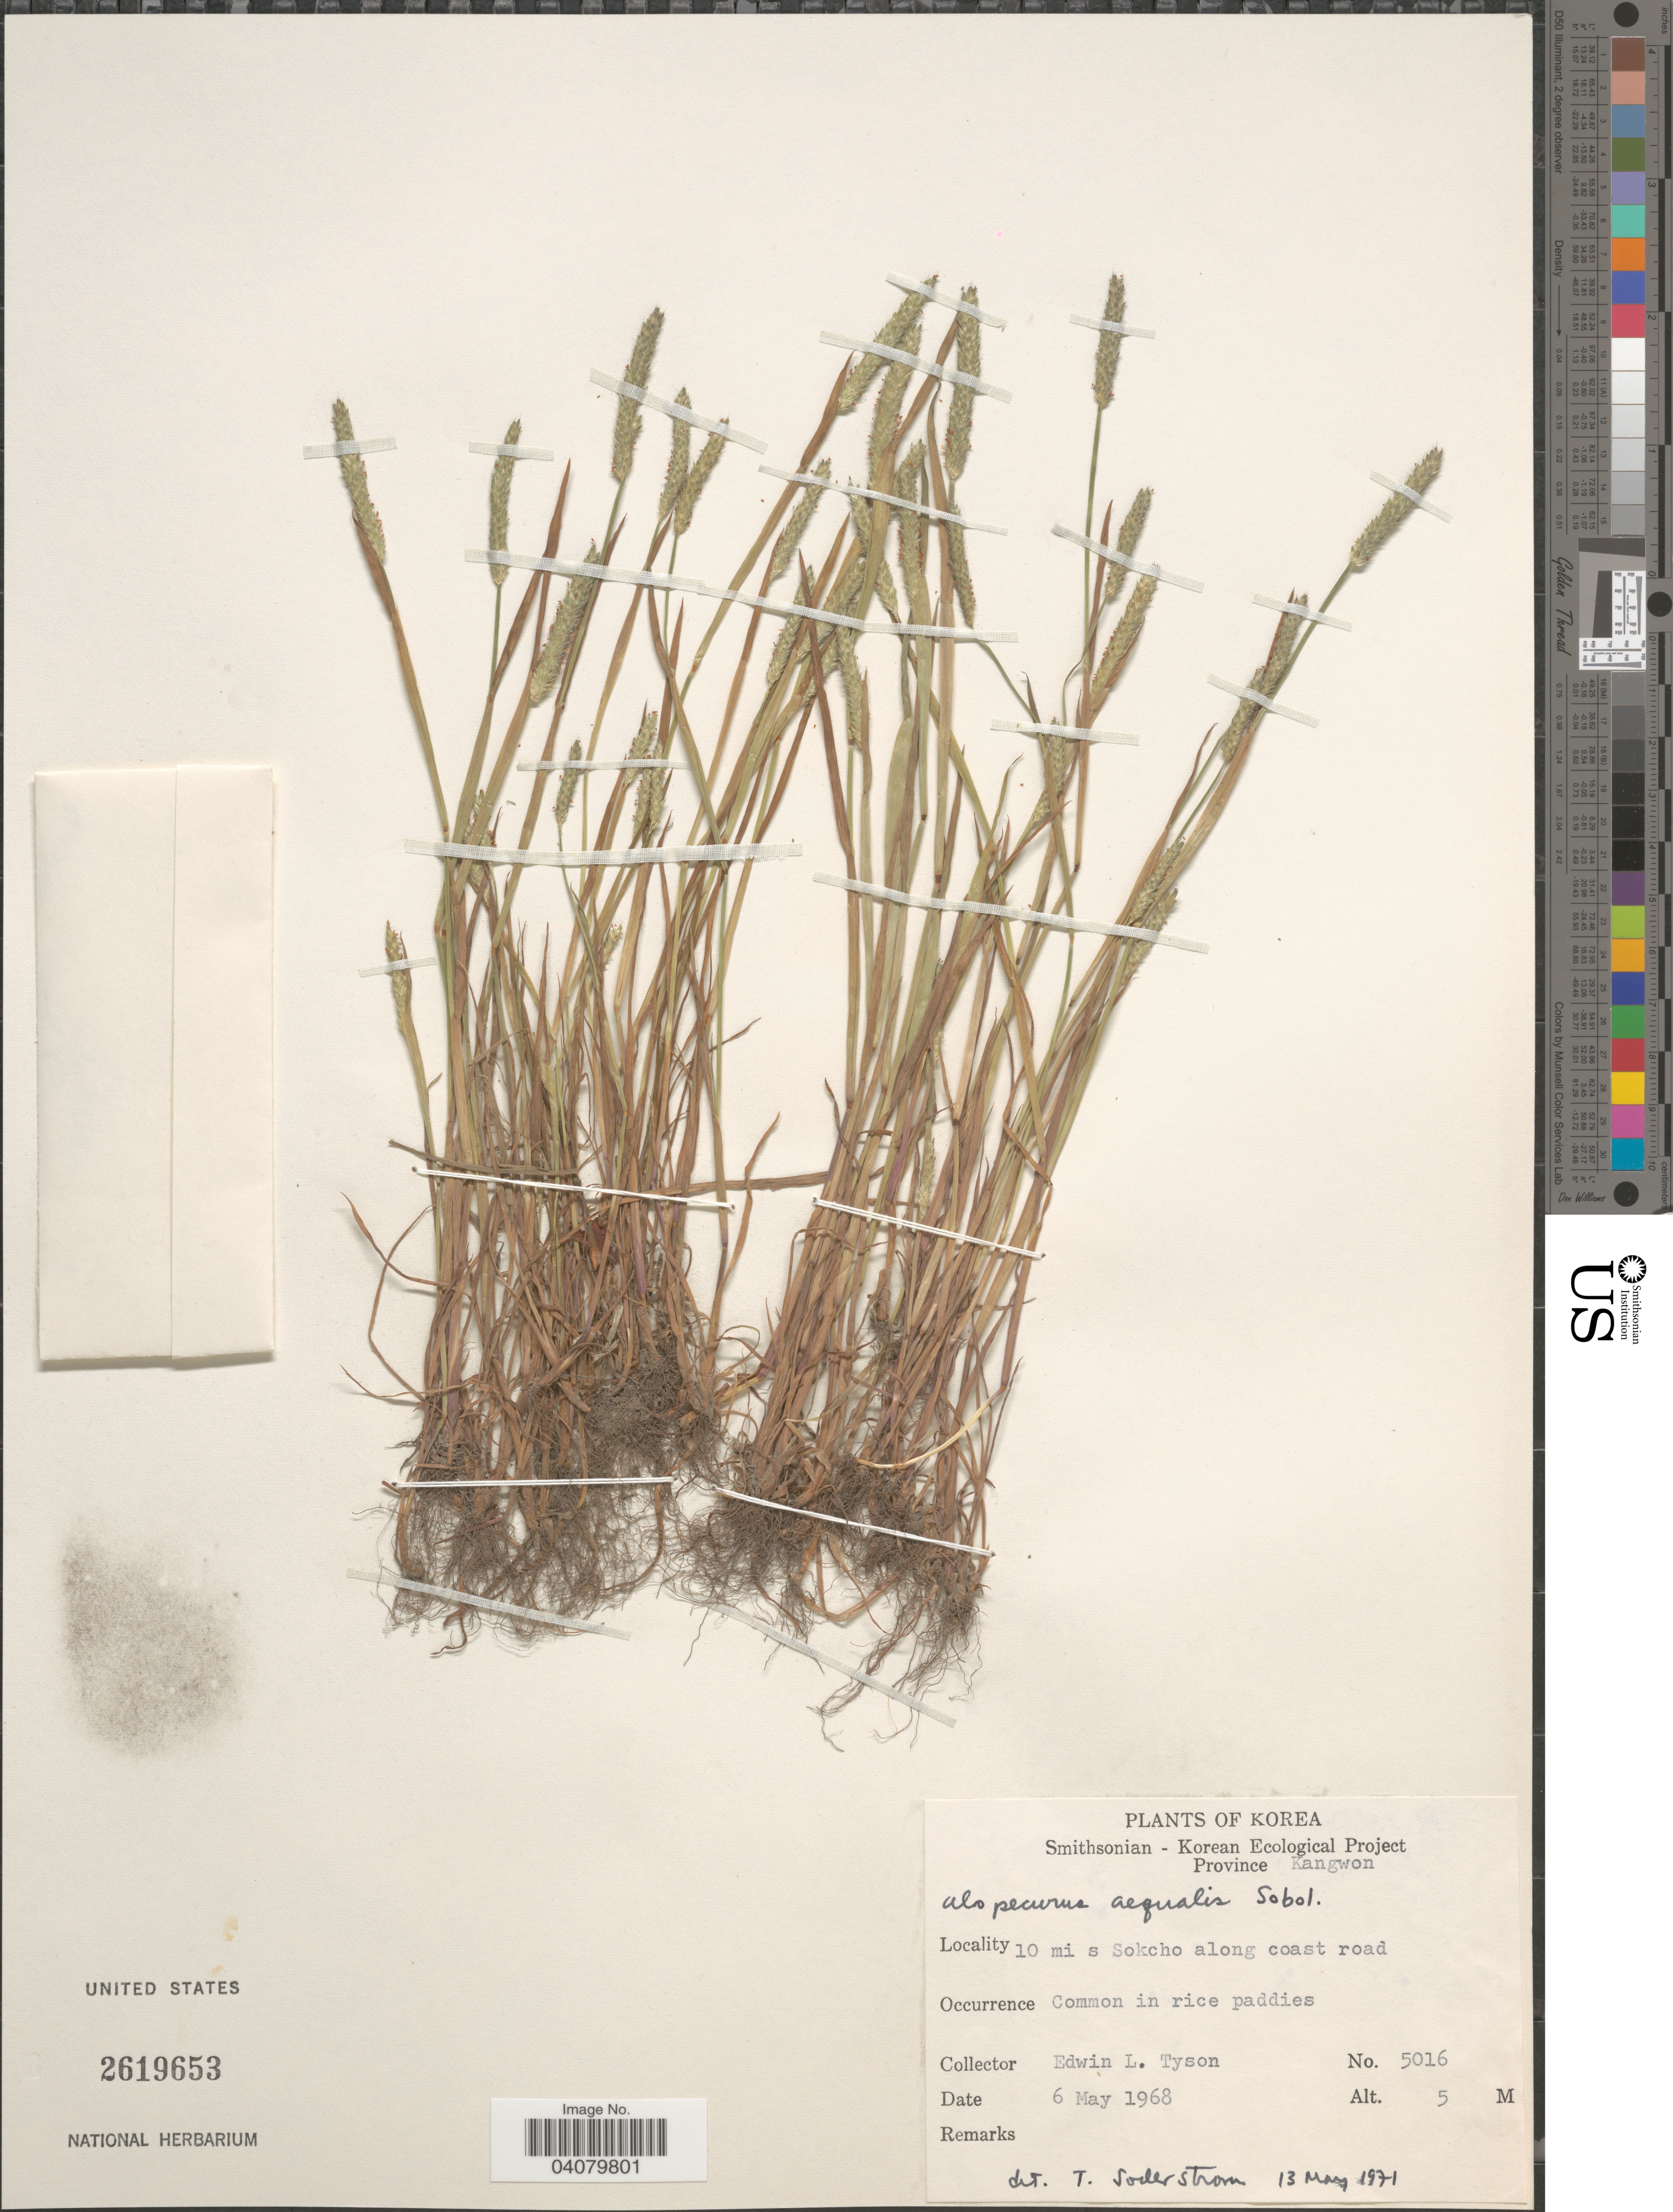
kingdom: Plantae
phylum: Tracheophyta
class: Liliopsida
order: Poales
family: Poaceae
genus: Alopecurus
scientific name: Alopecurus aequalis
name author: Sobol.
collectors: E. L. Tyson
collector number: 5016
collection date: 1968-05-06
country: North Korea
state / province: Kangwon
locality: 10 mi s Sokcho along coast road. Common in rice paddies.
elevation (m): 5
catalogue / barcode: US 2619653